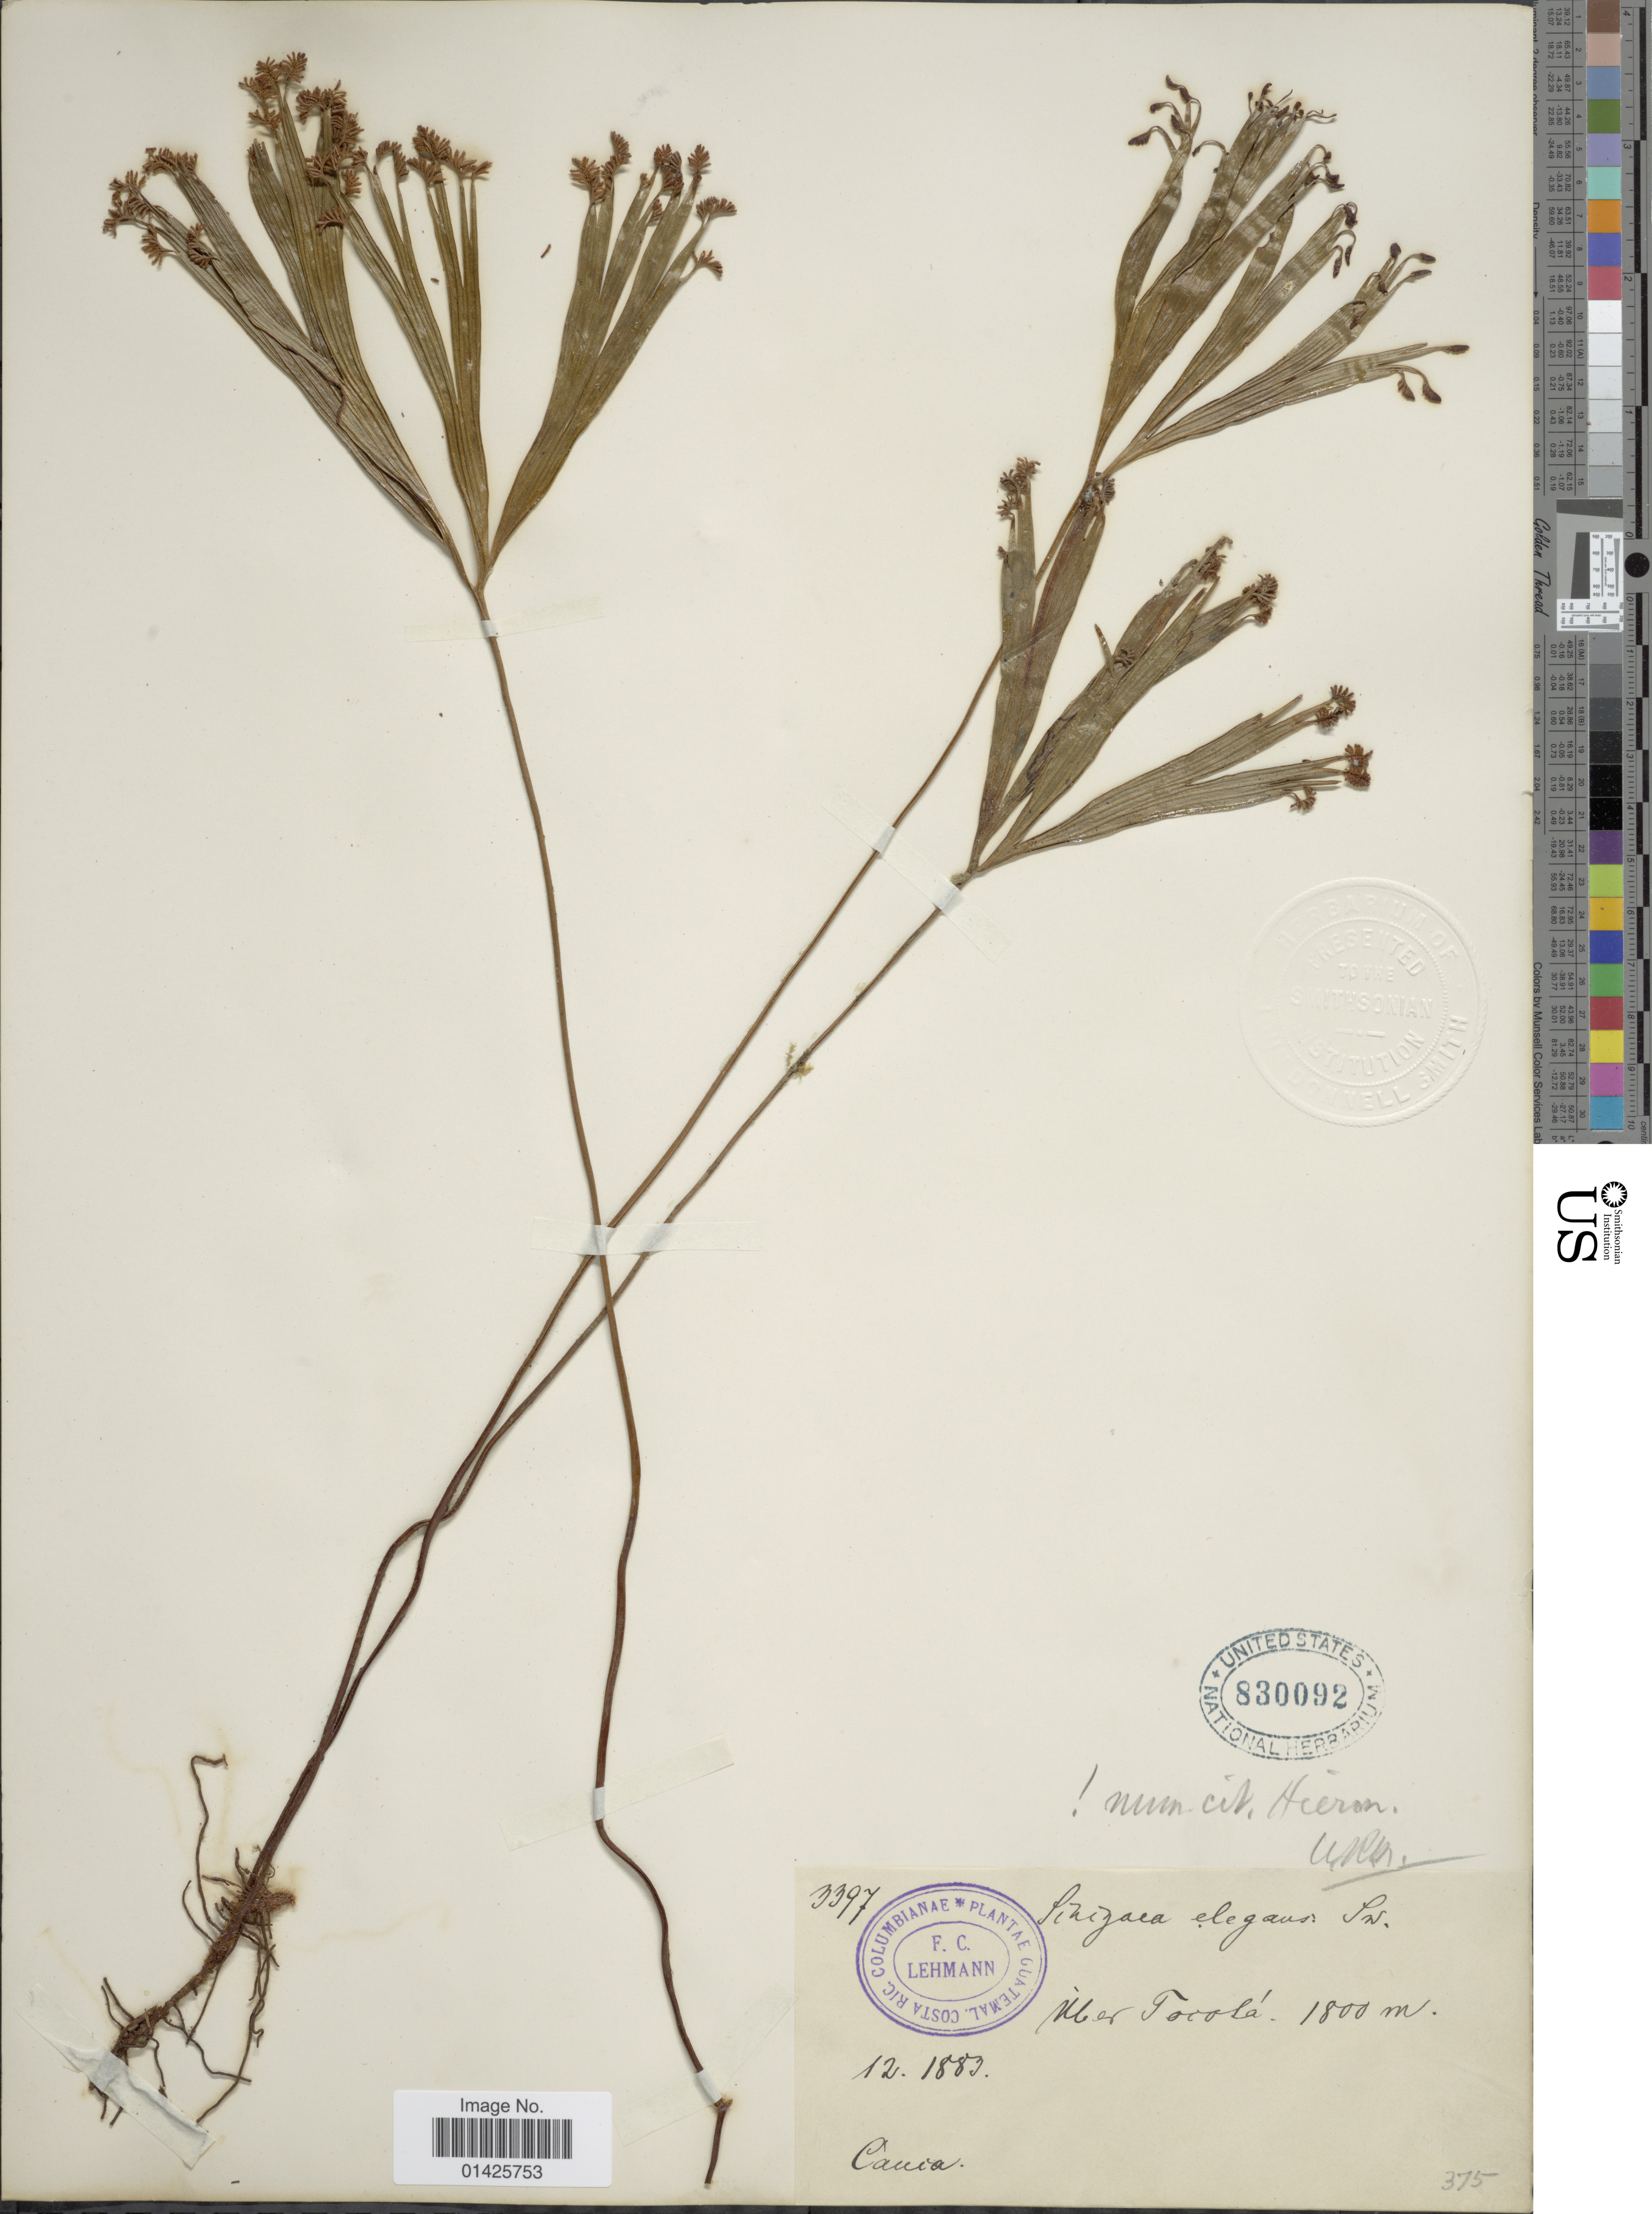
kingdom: Plantae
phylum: Tracheophyta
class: Polypodiopsida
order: Schizaeales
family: Schizaeaceae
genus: Schizaea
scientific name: Schizaea elegans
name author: (Vahl) Sw.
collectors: F. C. Lehmann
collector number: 375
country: Colombia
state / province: Cauca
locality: Tocotá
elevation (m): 1800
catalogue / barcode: US 830092